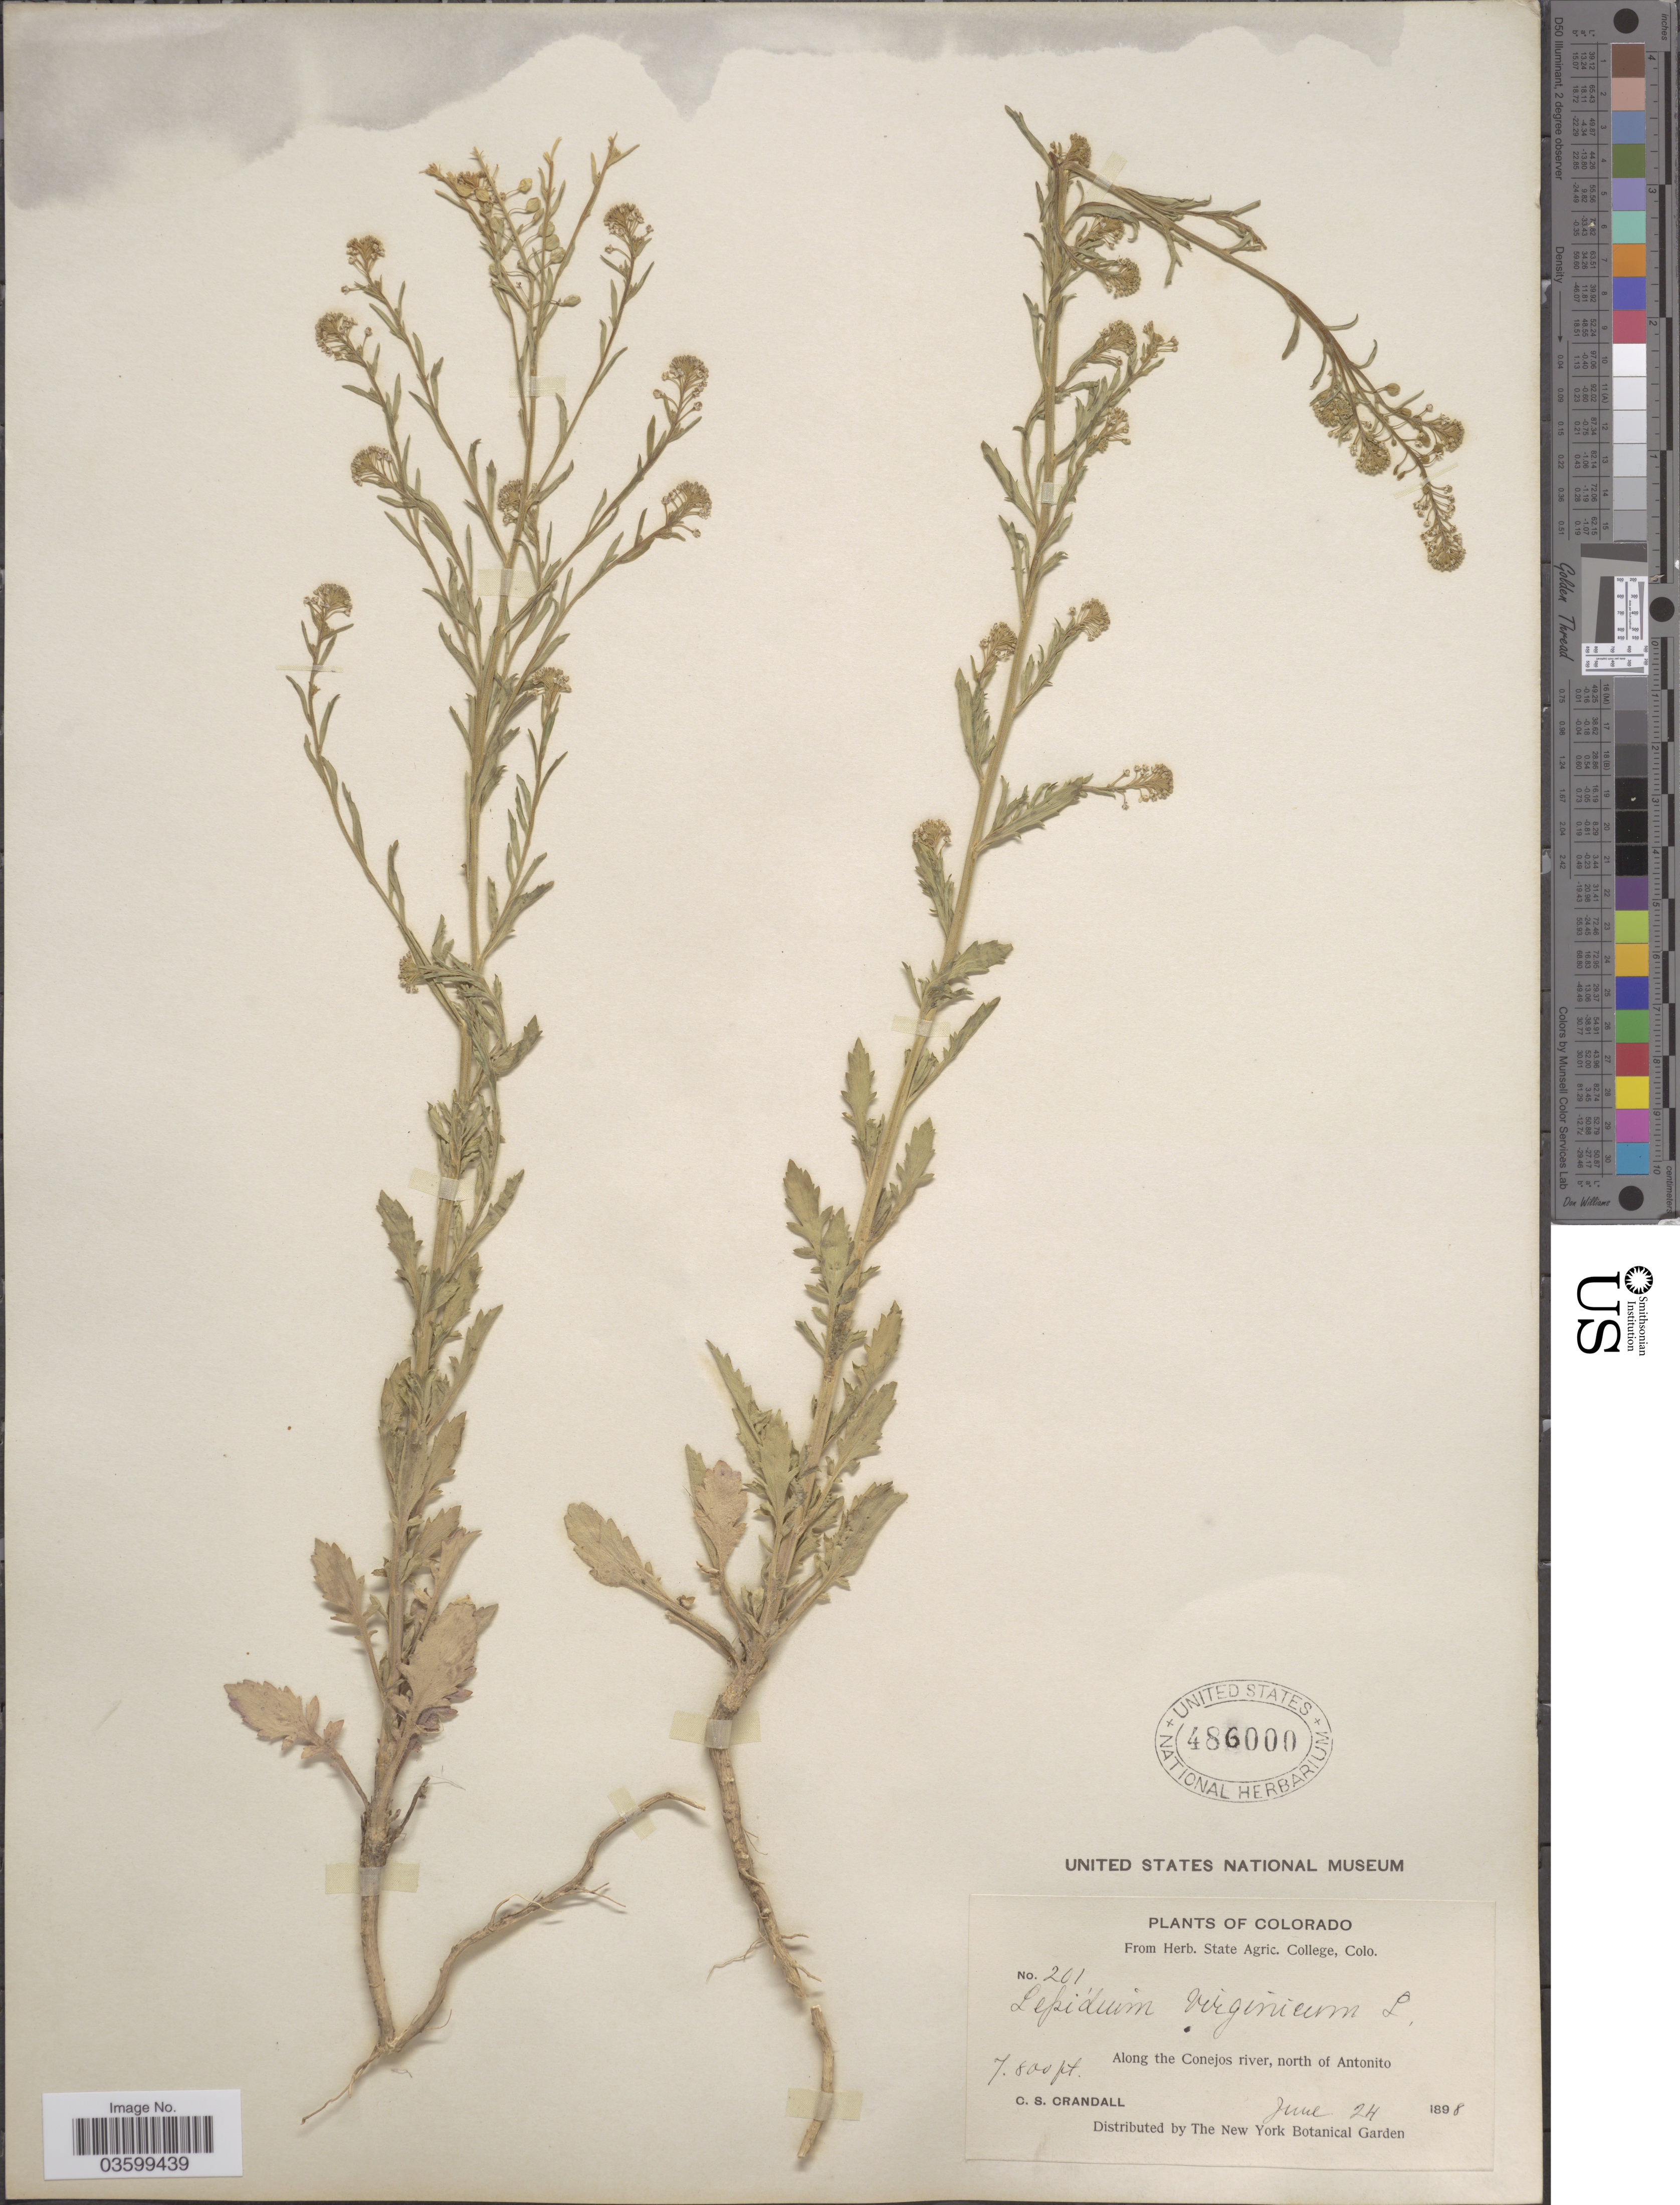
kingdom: Plantae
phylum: Tracheophyta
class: Magnoliopsida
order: Brassicales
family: Brassicaceae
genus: Lepidium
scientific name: Lepidium virginicum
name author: L.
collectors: C. Crandall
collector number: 201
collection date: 1898-06-24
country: United States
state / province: Colorado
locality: Along the Conejos River, north of Antonio.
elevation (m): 2377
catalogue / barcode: US 486000